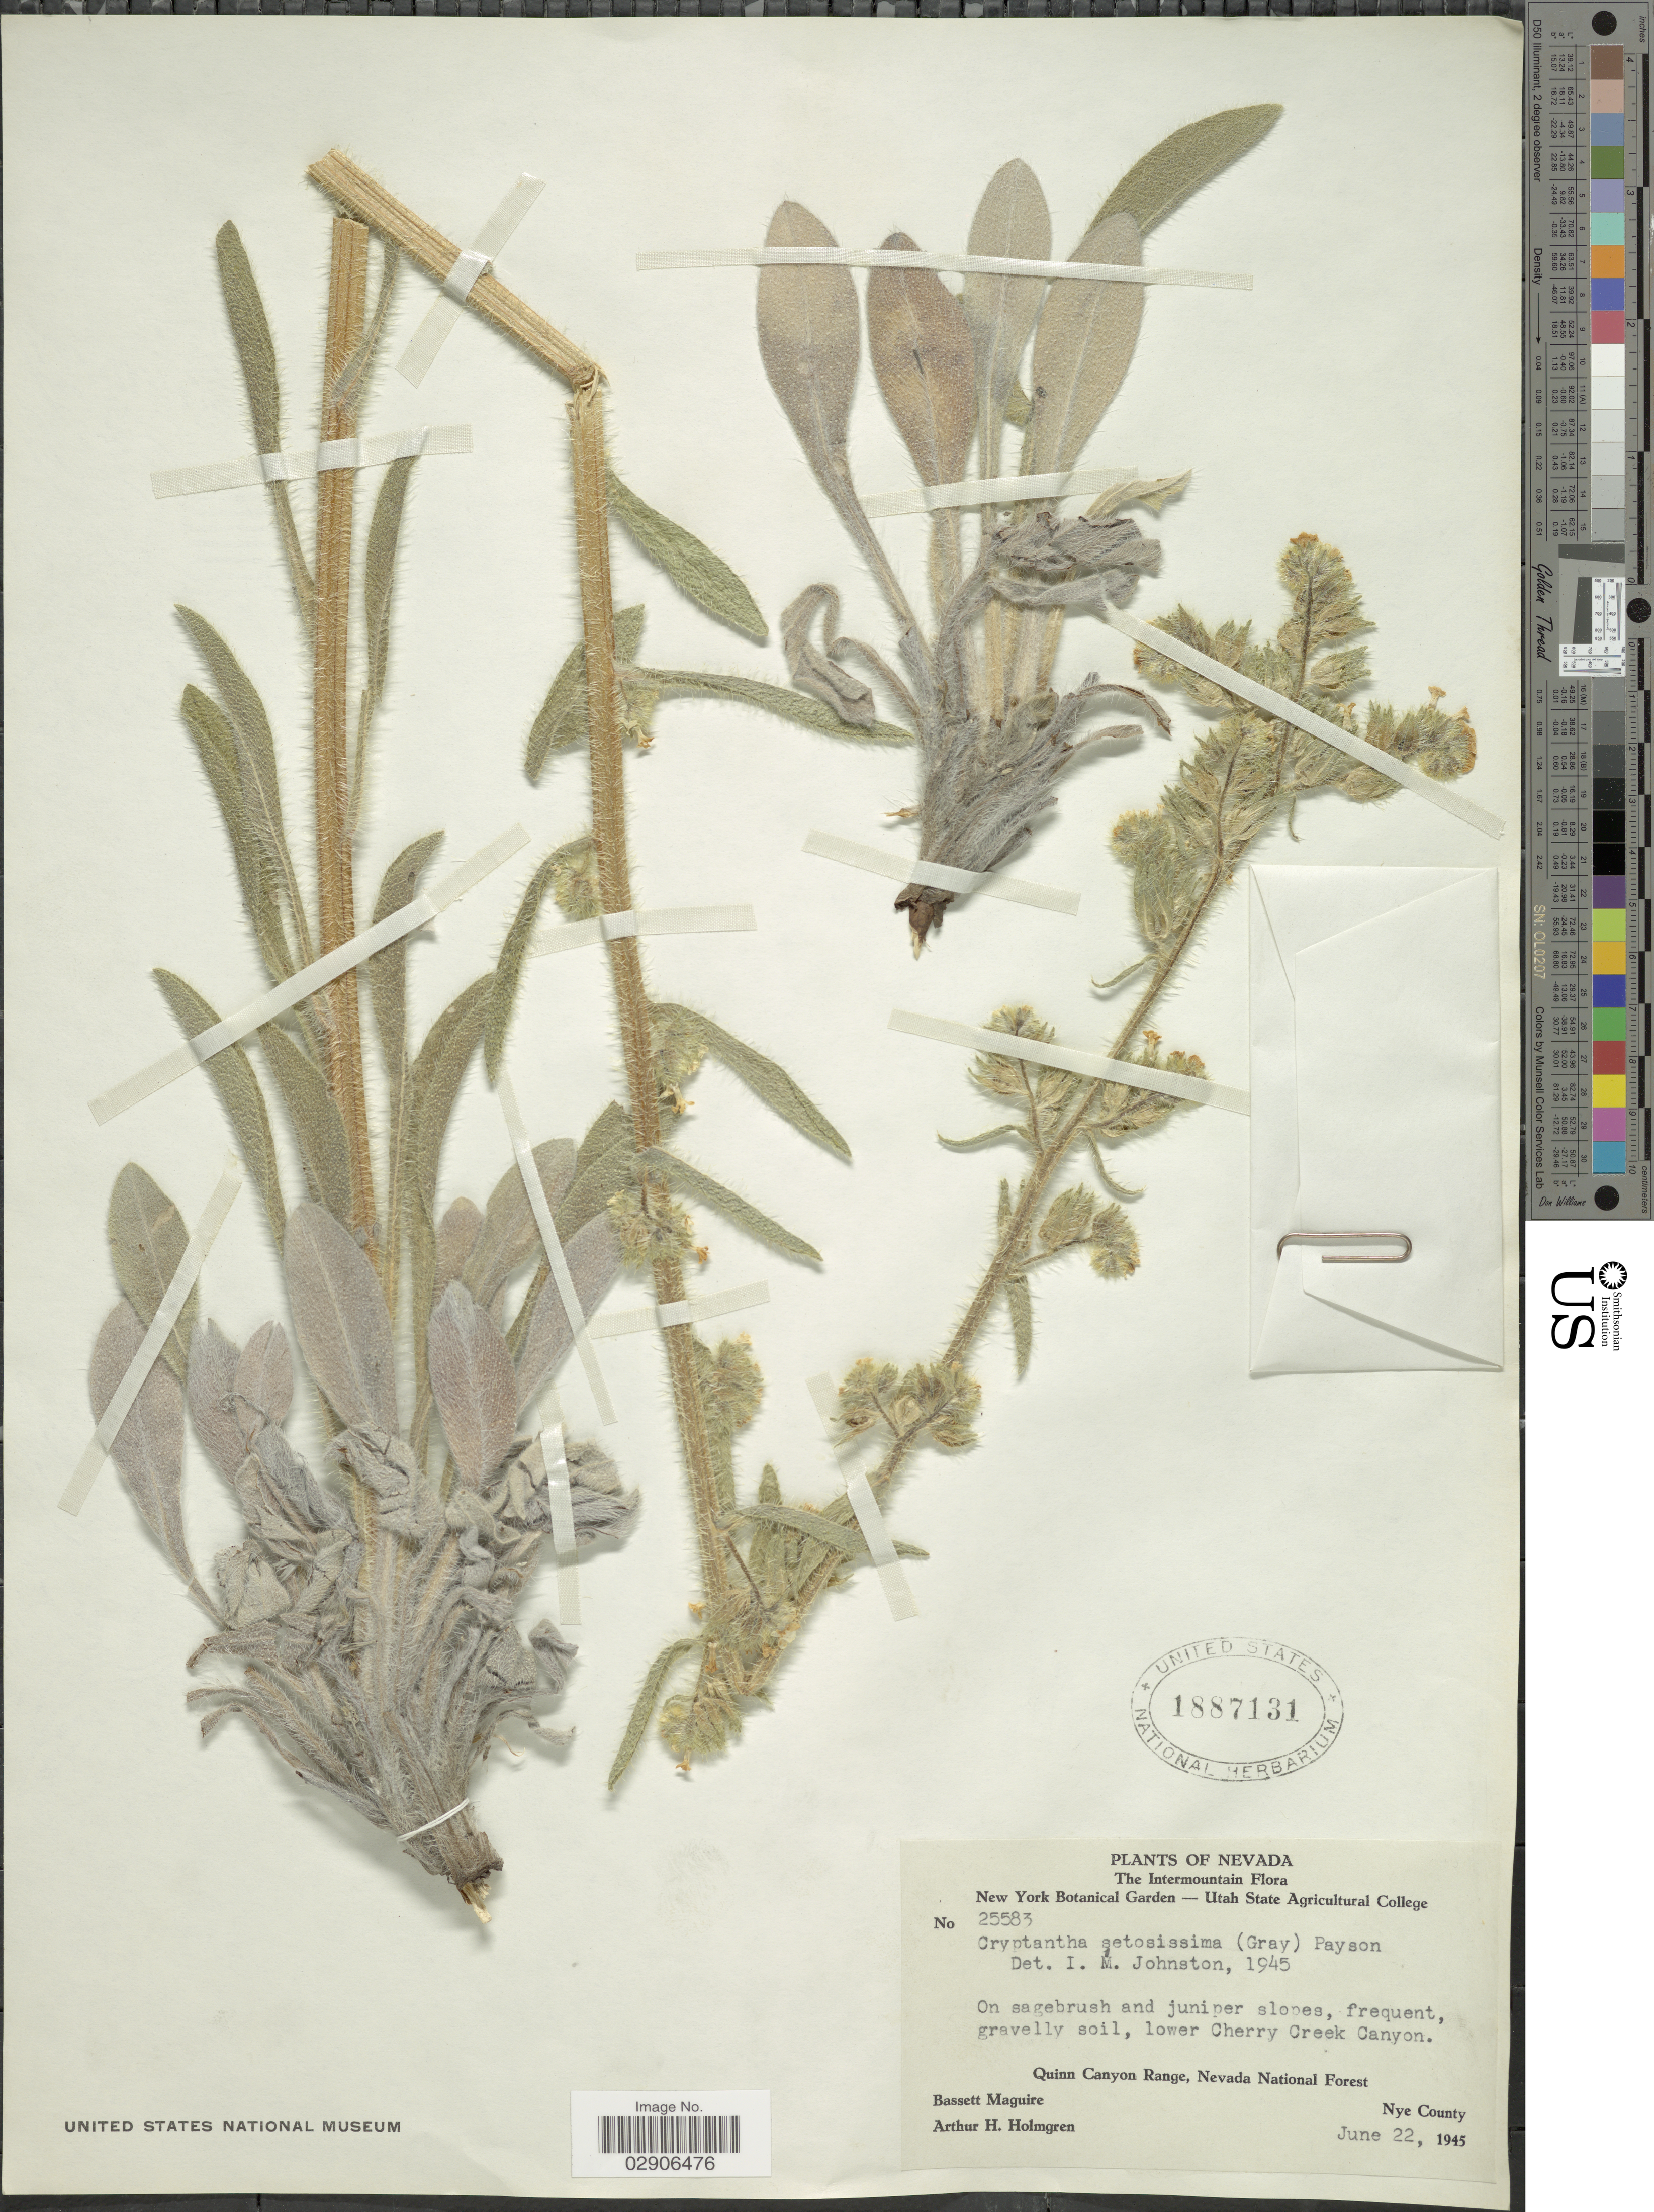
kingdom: Plantae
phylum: Tracheophyta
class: Magnoliopsida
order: Boraginales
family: Boraginaceae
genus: Oreocarya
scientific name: Oreocarya setosissima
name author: (A. Gray) Greene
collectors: B. Maguire & A. H. Holmgren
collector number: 25583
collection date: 1945-06-22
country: United States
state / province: Nevada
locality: The Intermountain. On sagebrush and juniper slopes, frequent, gravelly soil, lower Cherry Creek Canyon. Quinn Canyon Range, Nevada National Forest. Nye County.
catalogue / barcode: US 1887131